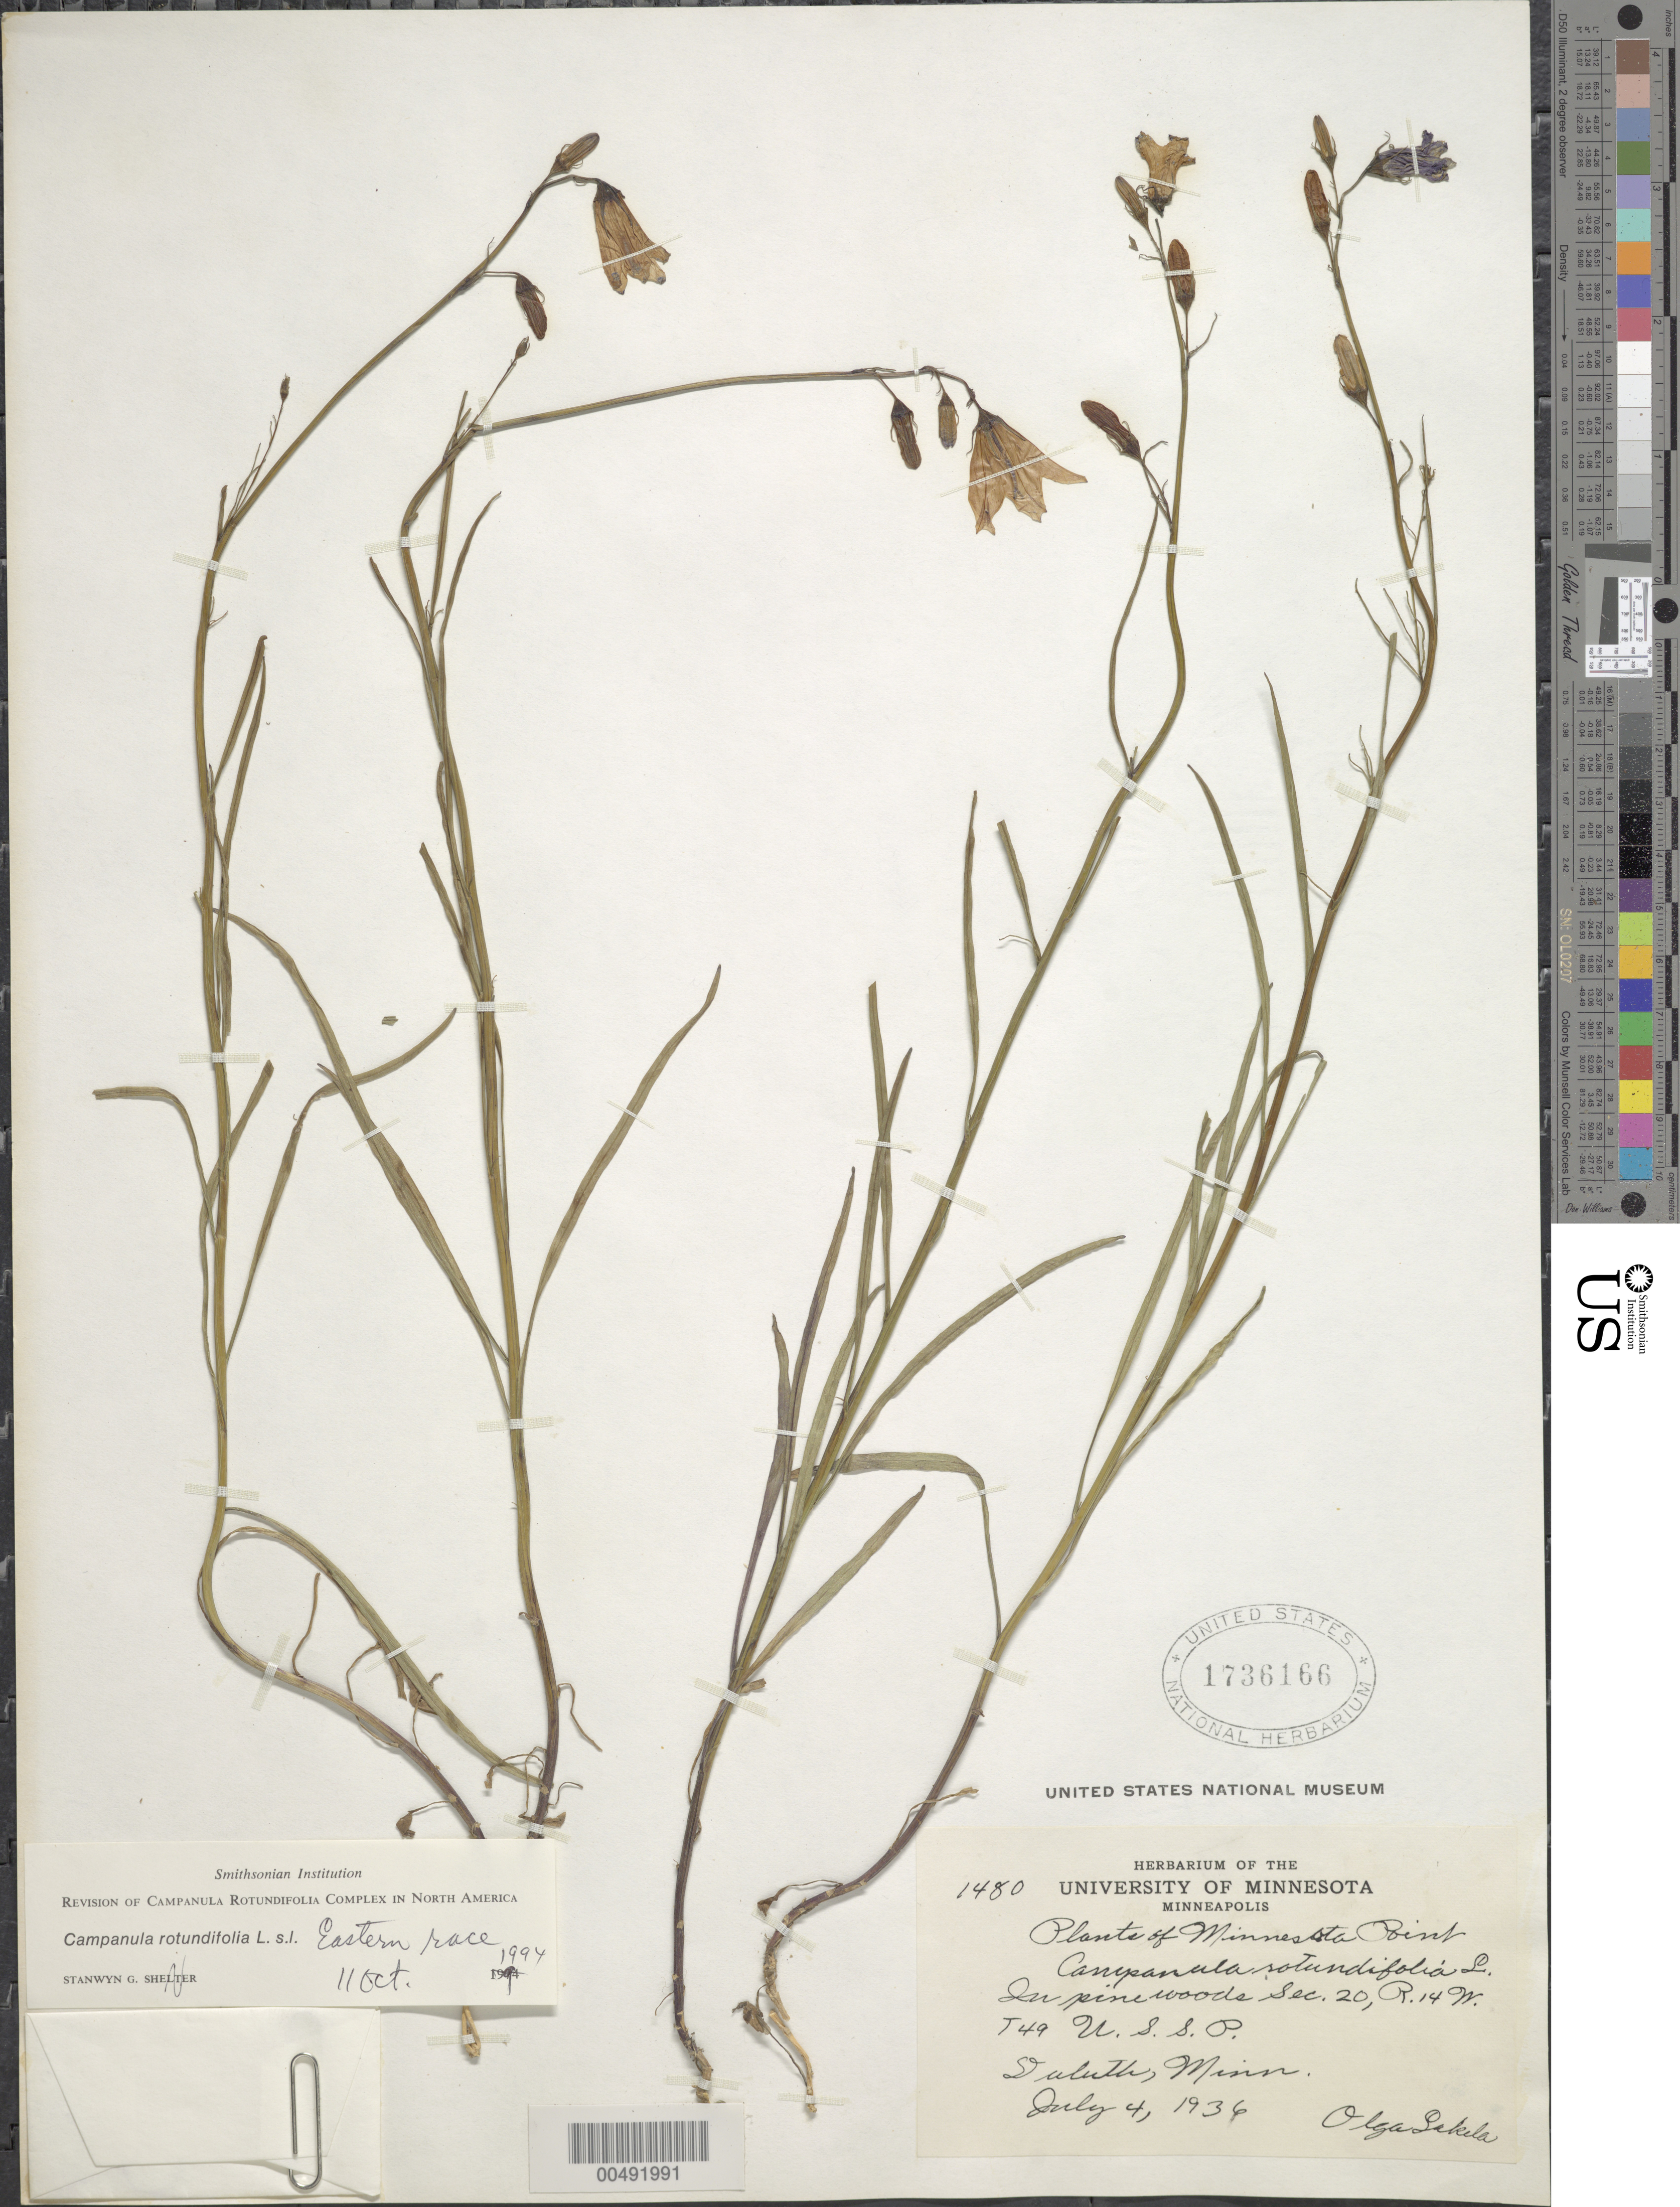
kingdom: Plantae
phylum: Tracheophyta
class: Magnoliopsida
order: Asterales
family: Campanulaceae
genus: Campanula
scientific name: Campanula rotundifolia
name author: L.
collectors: O. K. Lakela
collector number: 1480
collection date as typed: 04 Jul 1936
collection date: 1936-07-04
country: United States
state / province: Minnesota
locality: Minnesota Point, Duluth, Sec. 20, R.14, W.T49, U.S.S.P.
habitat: pine woods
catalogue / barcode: US 1736166